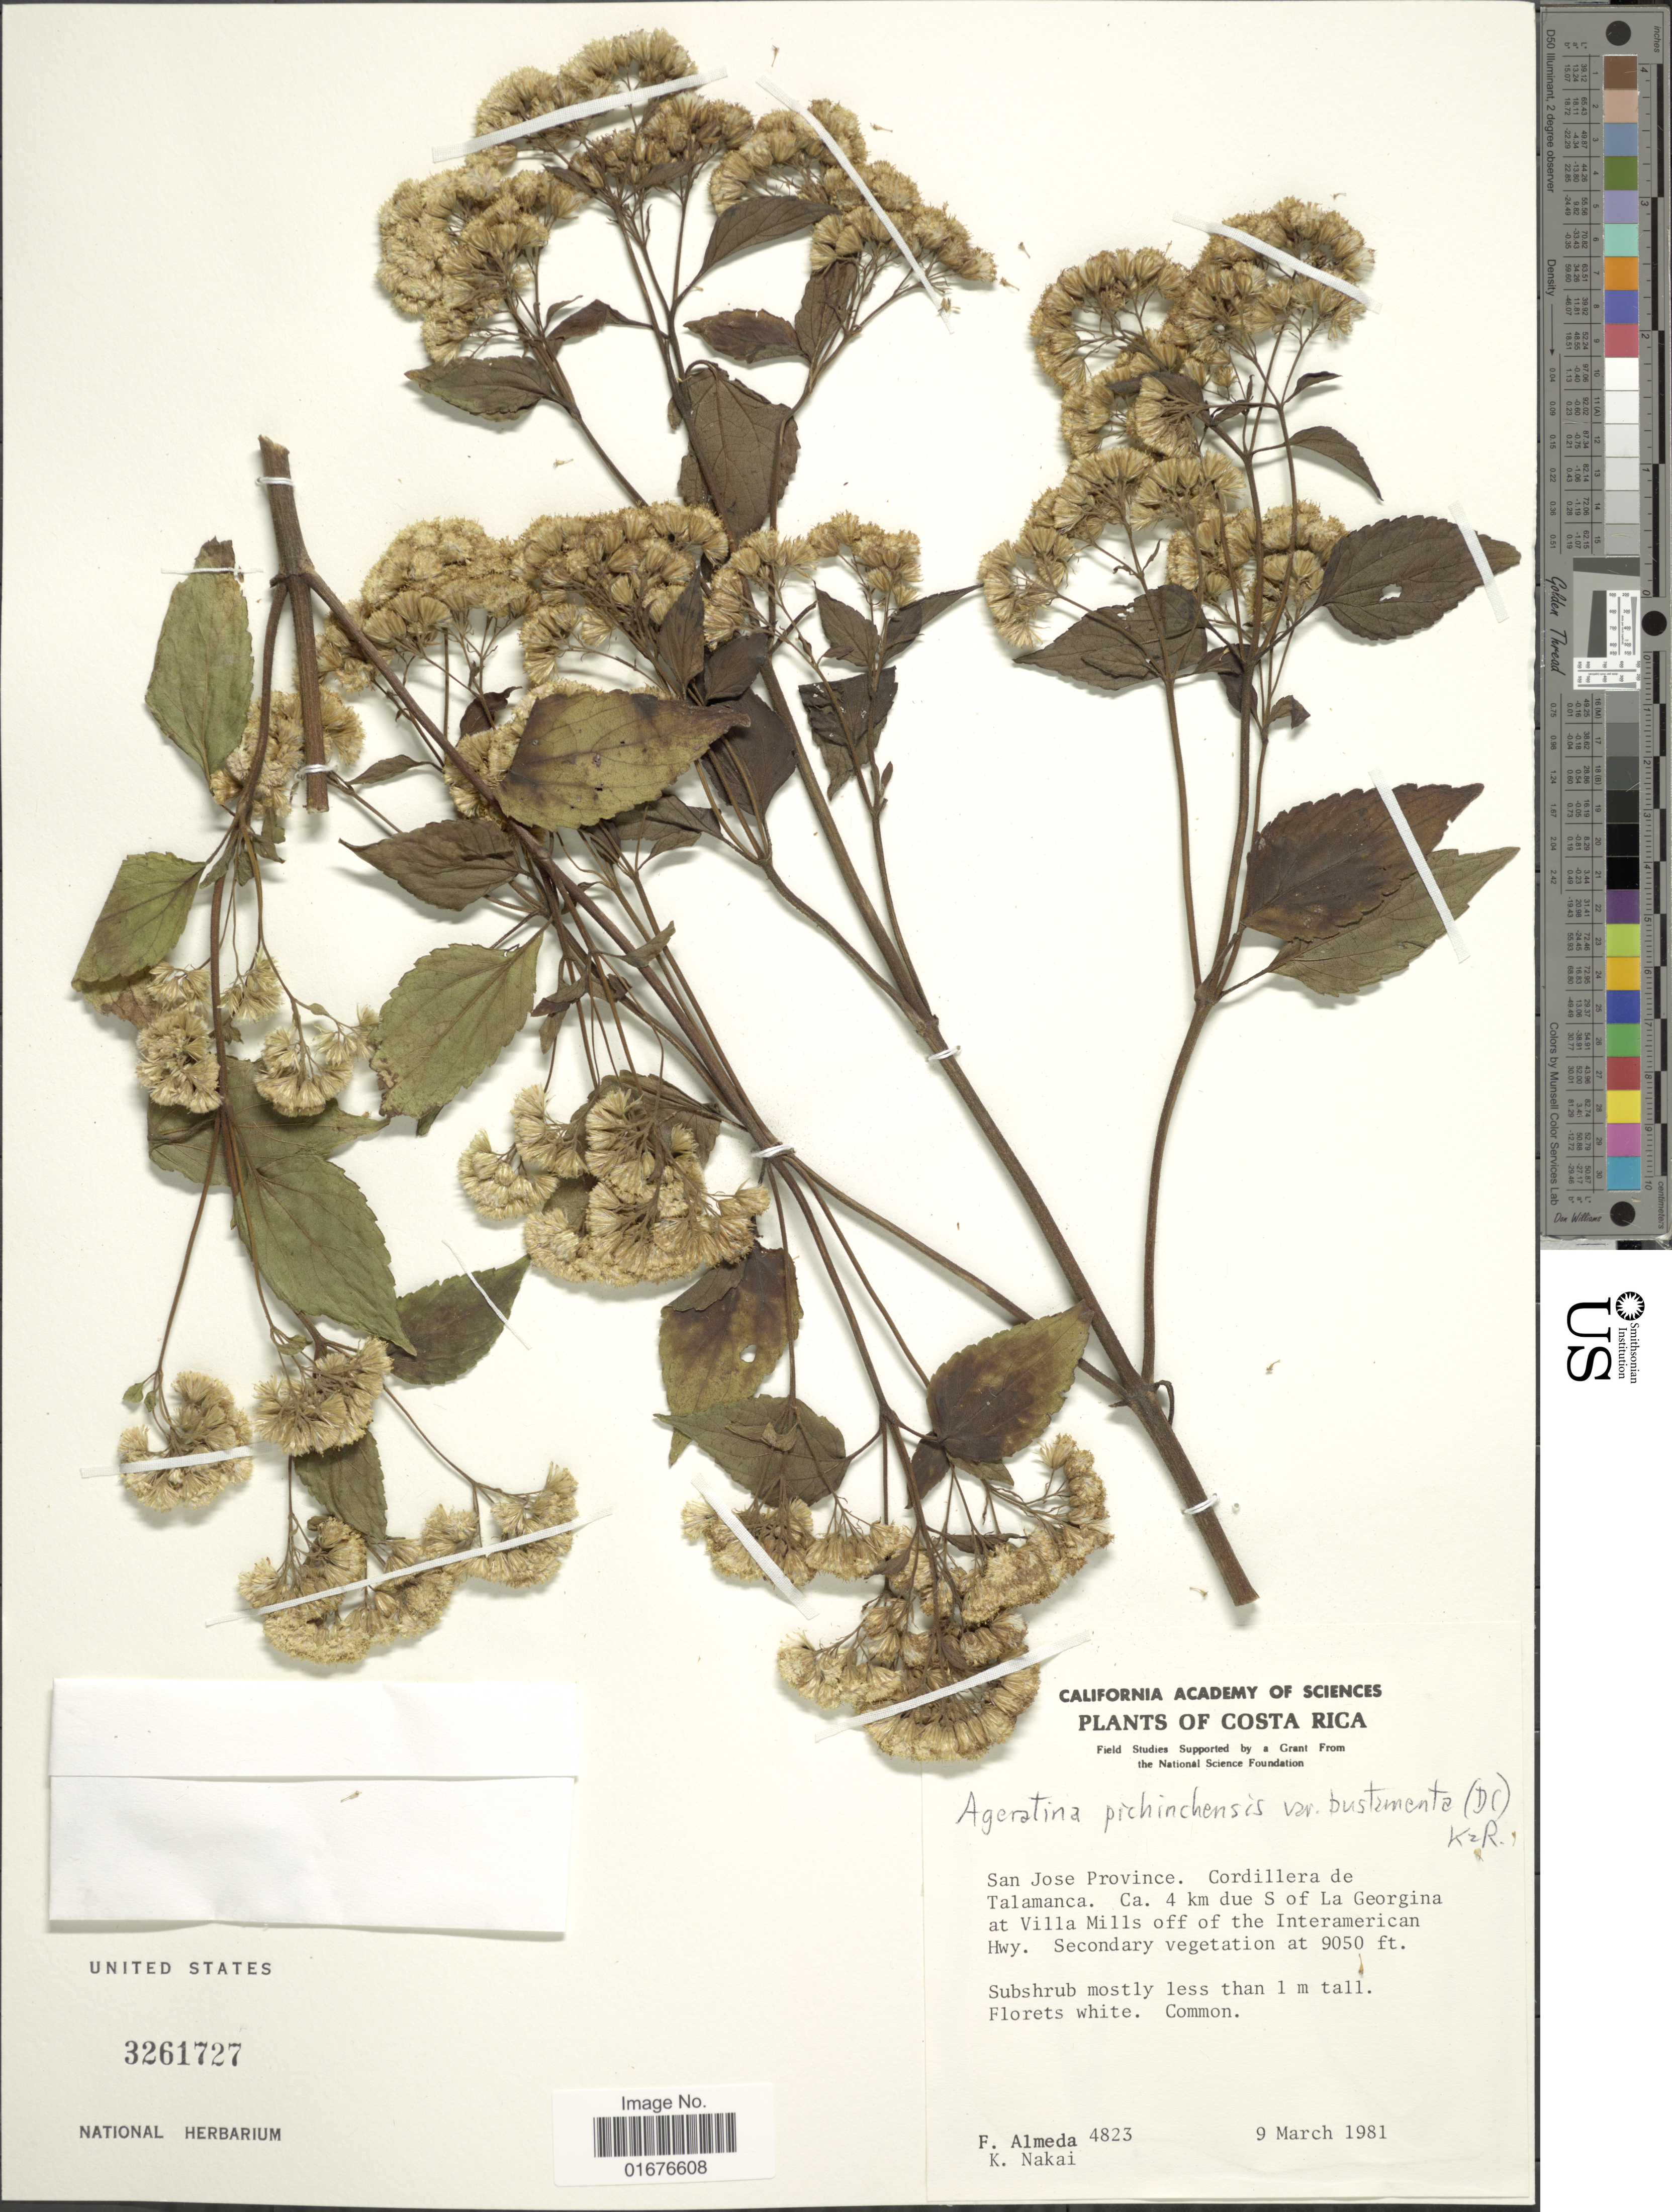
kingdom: Plantae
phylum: Tracheophyta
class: Magnoliopsida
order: Asterales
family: Asteraceae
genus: Ageratina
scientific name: Ageratina pichinchensis var. bustamenta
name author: (DC.) R.M. King & H. Rob.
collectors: F. Almeda & K. M. Nakai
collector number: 4823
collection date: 1981-03-09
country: Costa Rica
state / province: San José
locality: Cordiller ade Talamanca, ca. 4 km due S of La Georgina at Villa Mills off of the Interamerican Hwy. Secondary vegetation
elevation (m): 2758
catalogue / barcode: US 3261727